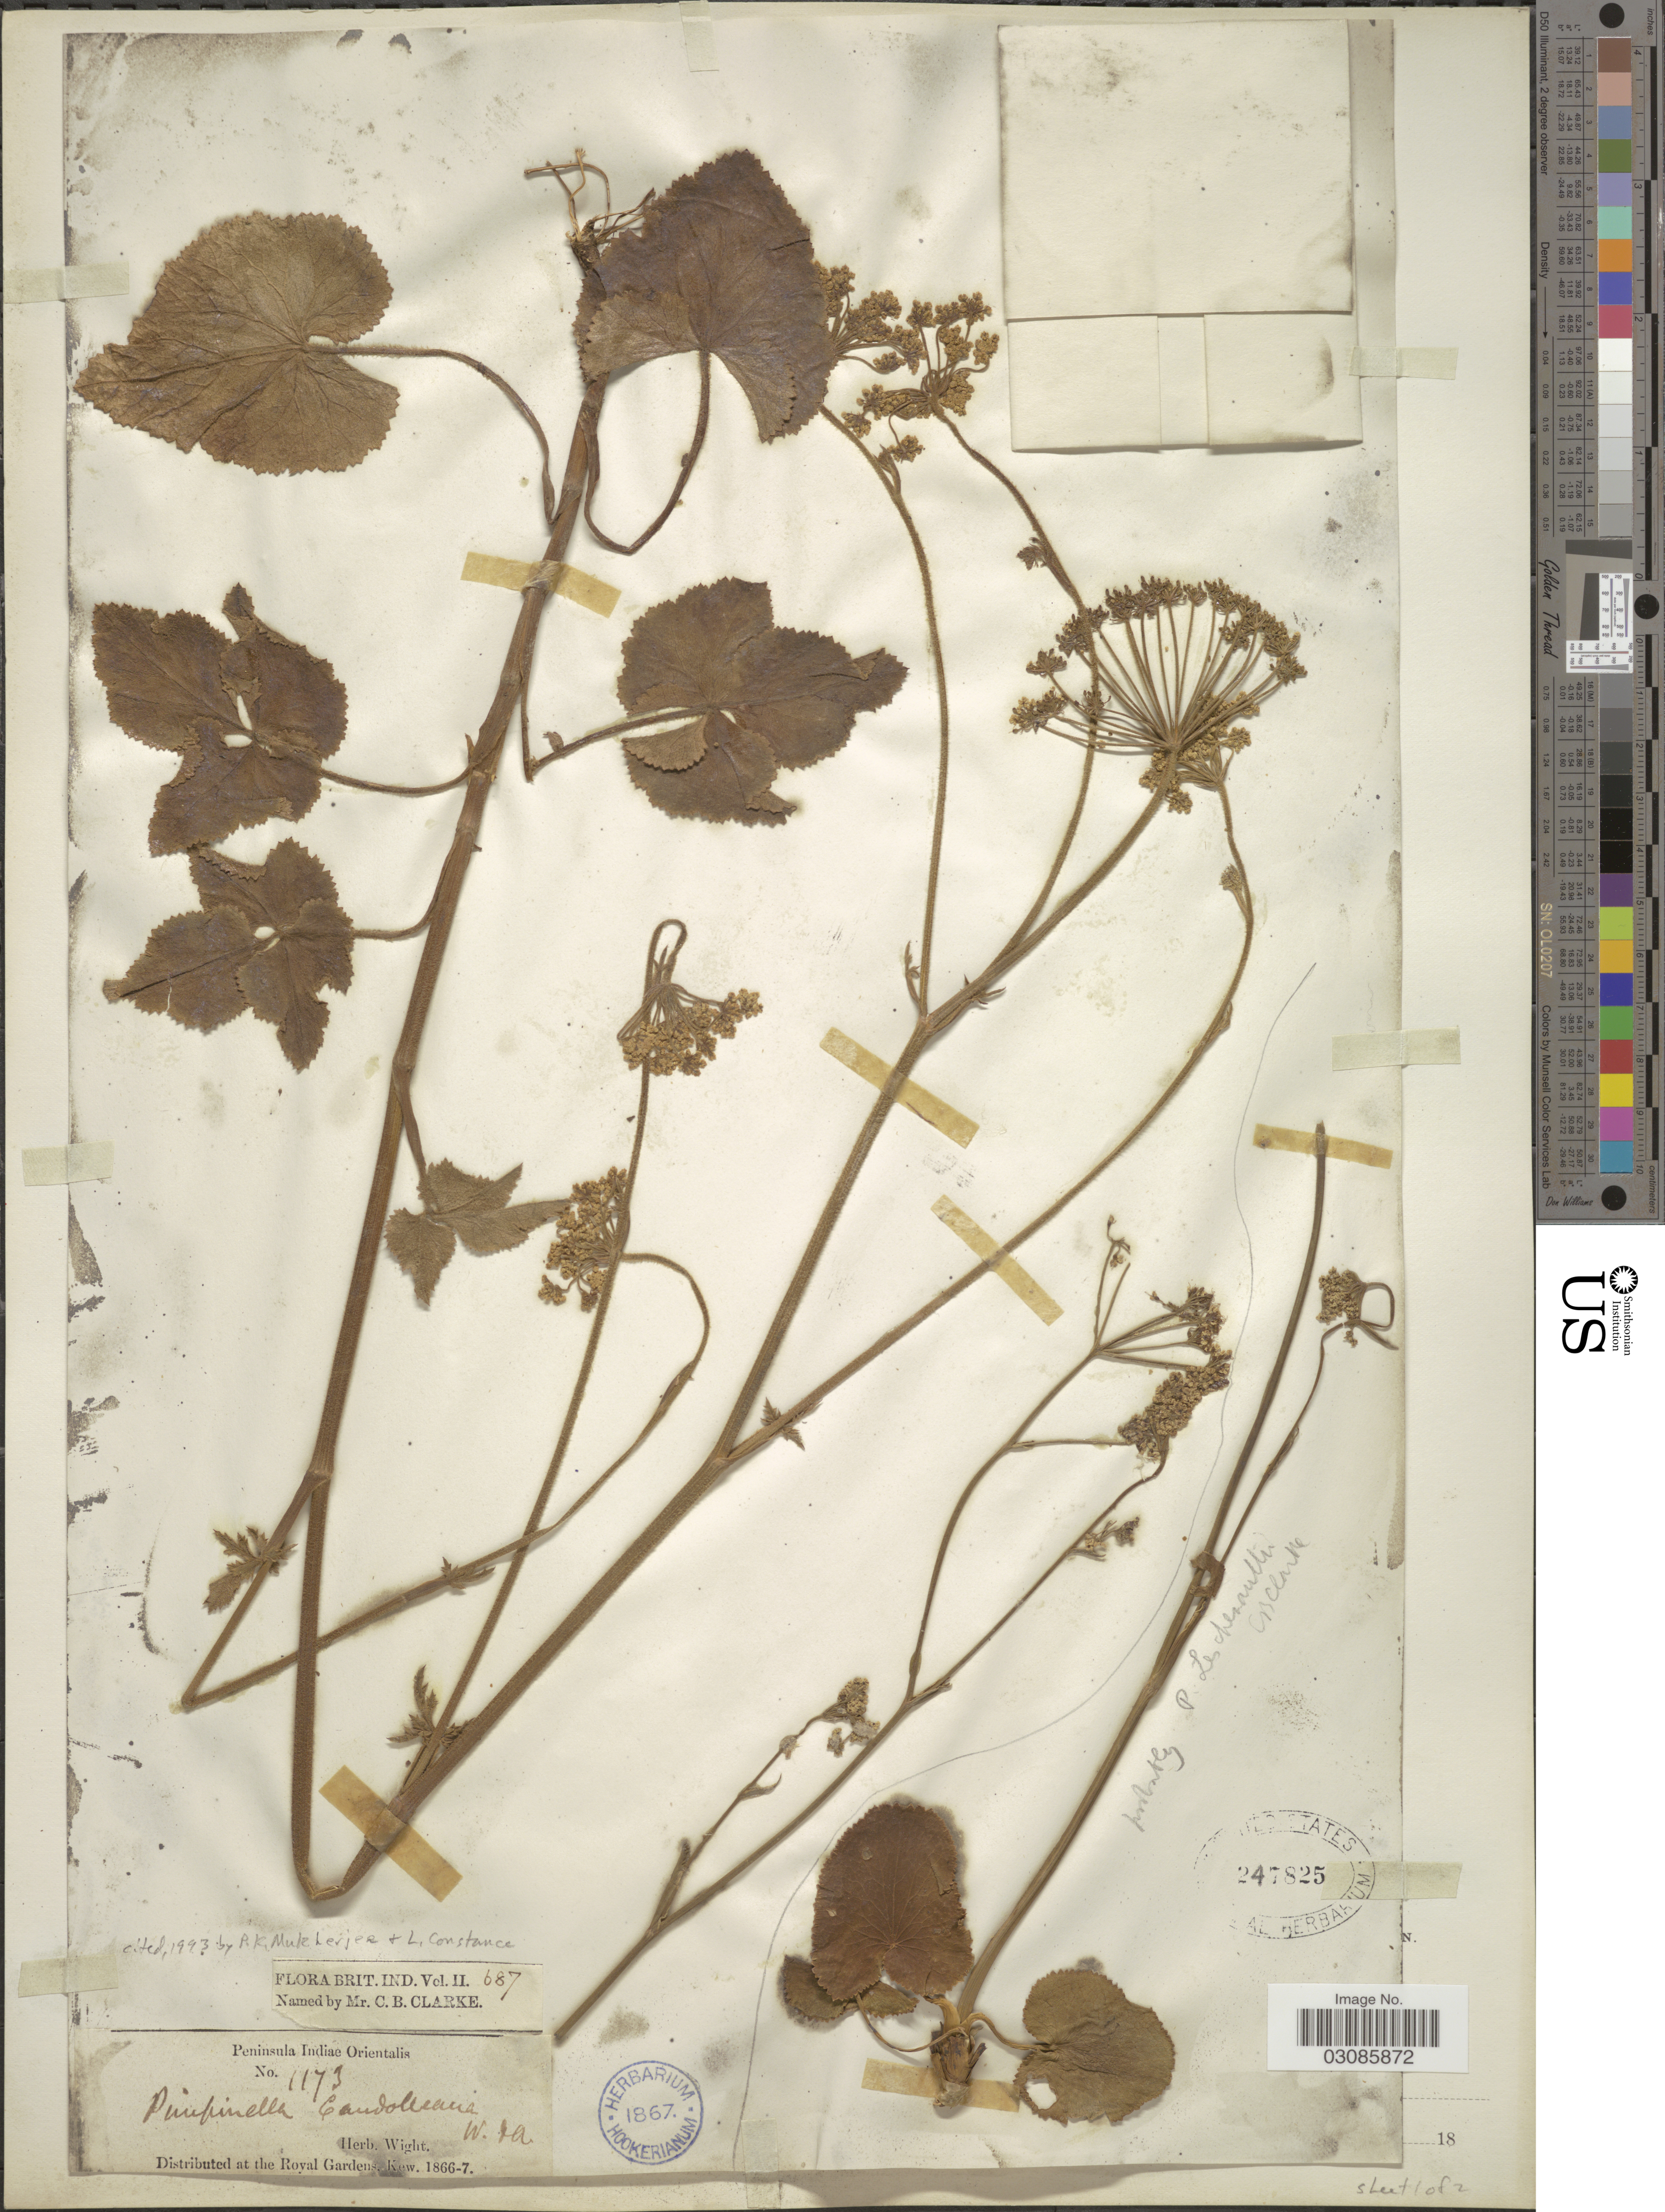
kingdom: Plantae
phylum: Tracheophyta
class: Magnoliopsida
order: Apiales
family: Apiaceae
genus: Pimpinella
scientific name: Pimpinella candolleana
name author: Wight & Arn.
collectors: ex Herb. Wright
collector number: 1173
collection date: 1866/1867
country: India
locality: Peninsula Indiae Orientalis.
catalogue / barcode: US 247825